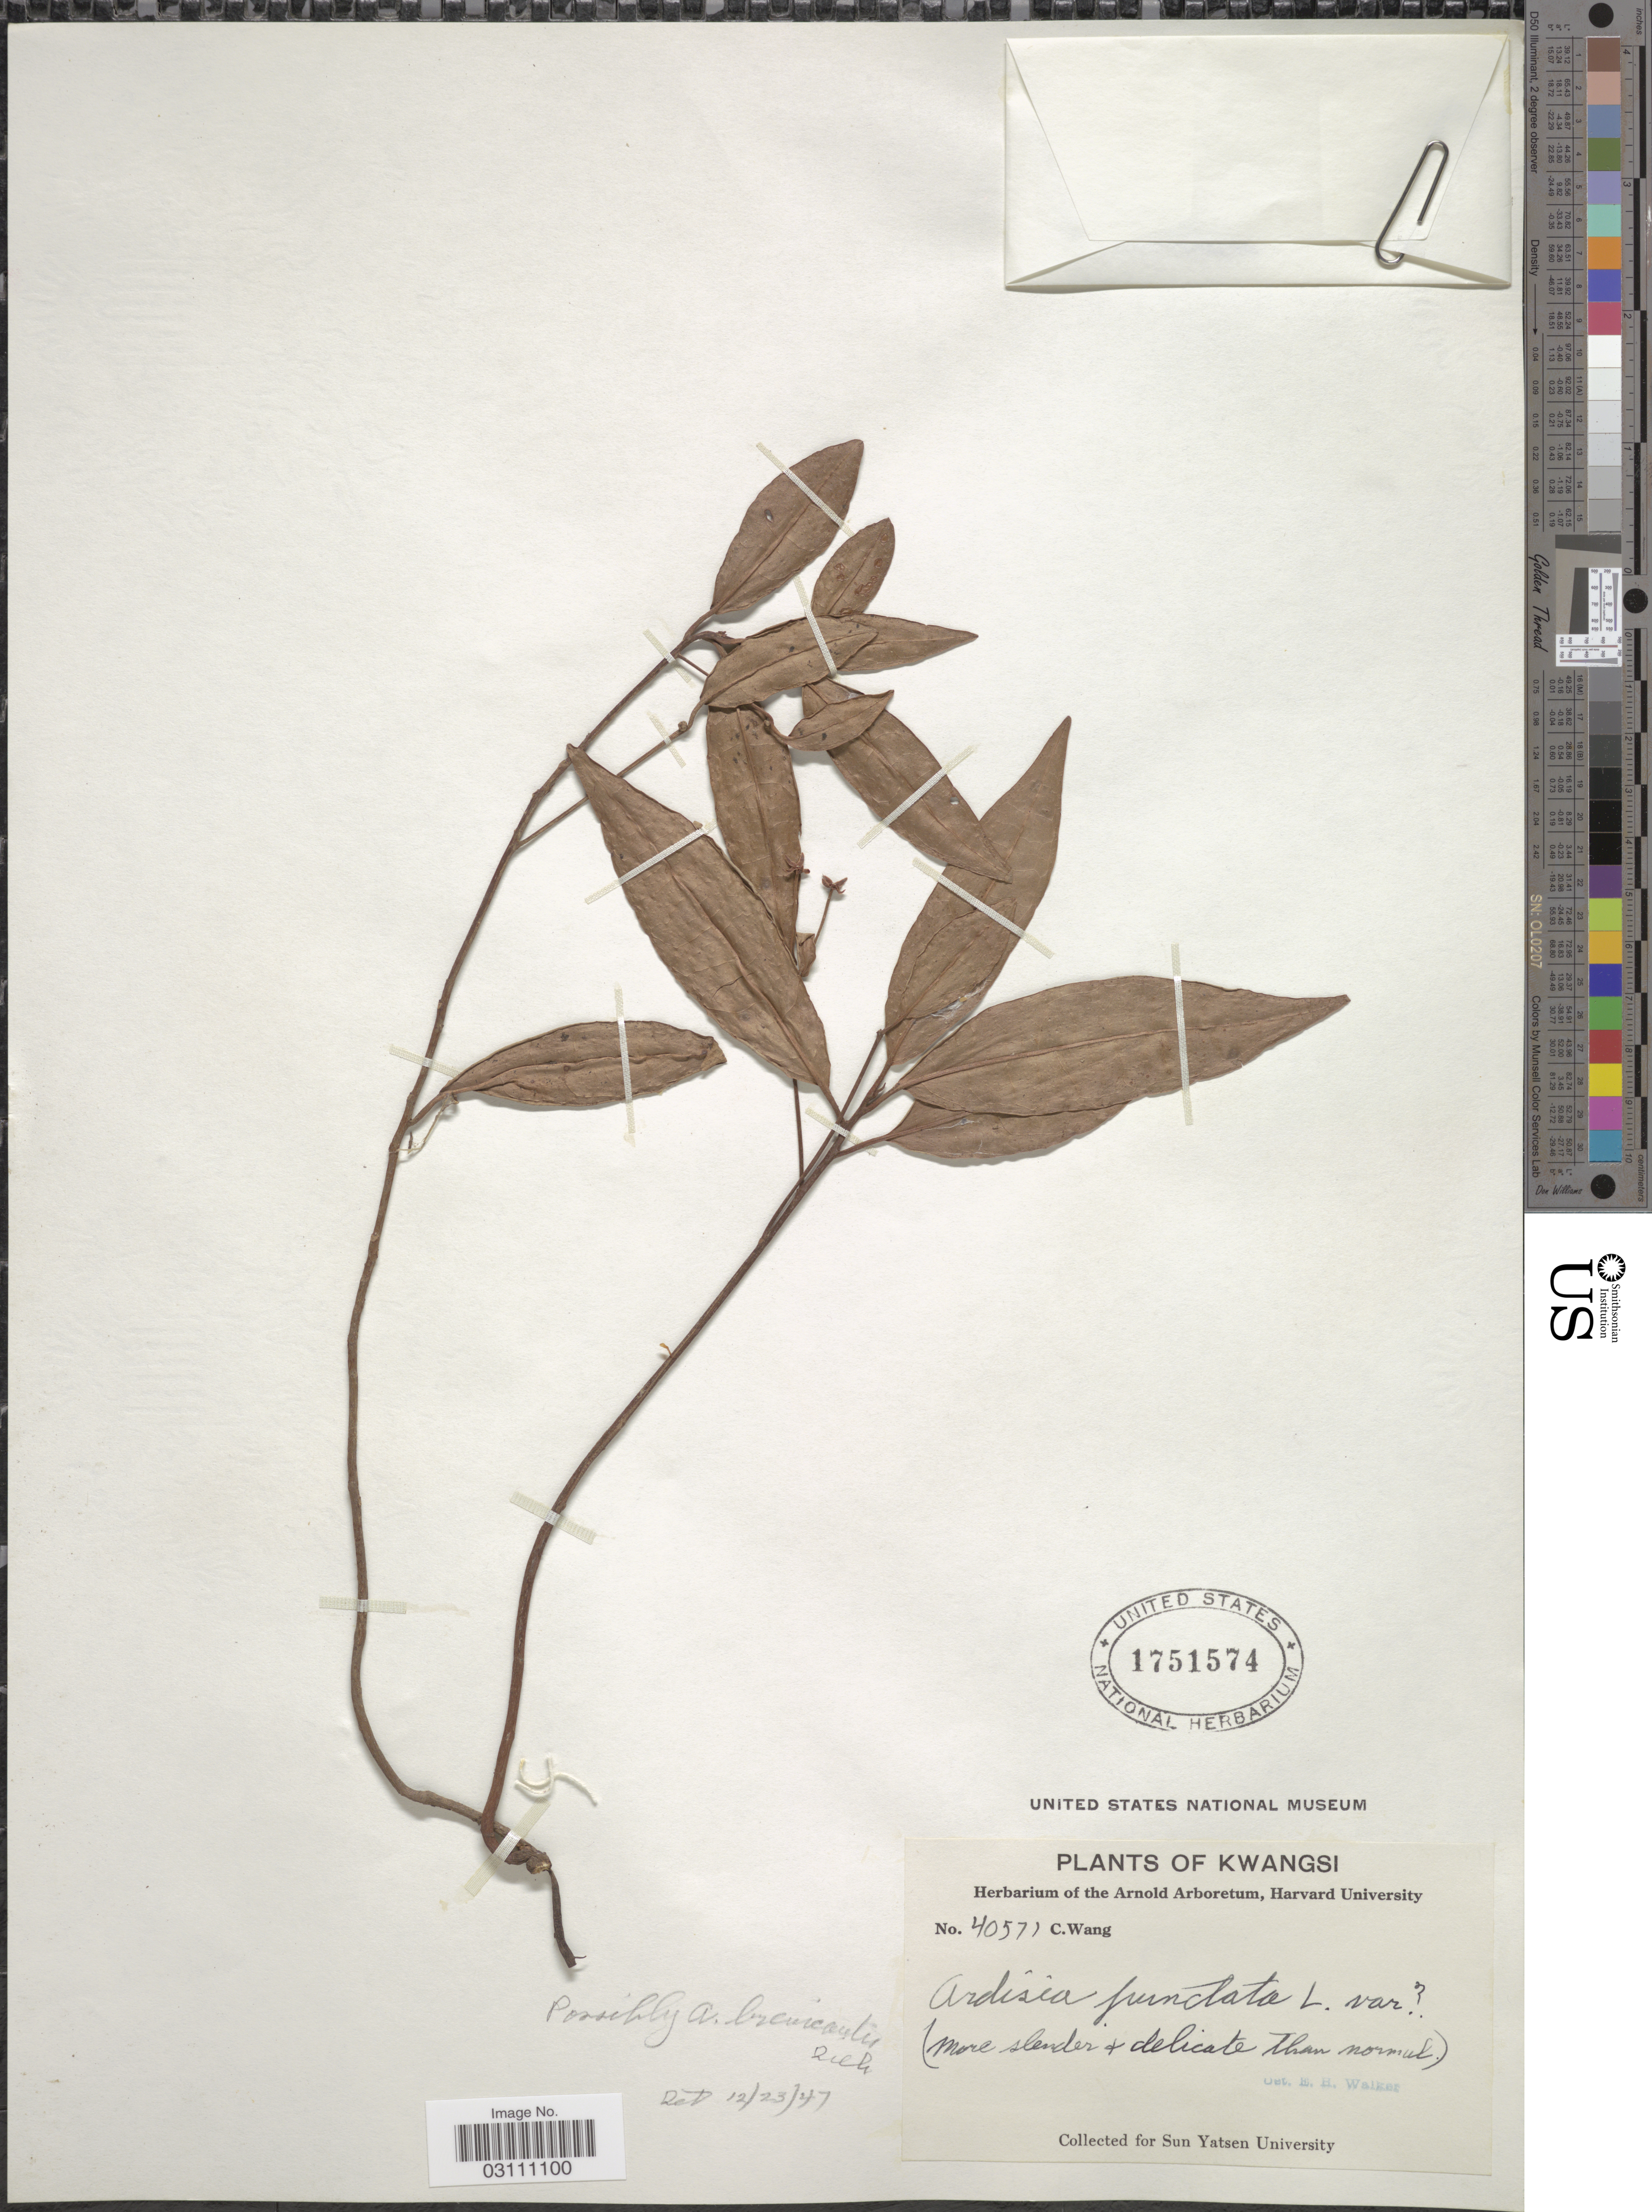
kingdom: Plantae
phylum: Tracheophyta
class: Magnoliopsida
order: Ericales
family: Primulaceae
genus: Ardisia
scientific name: Ardisia brevicaulis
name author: Diels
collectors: C. Wang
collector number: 40571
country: China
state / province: Guangxi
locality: Kwangsi.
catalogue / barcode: US 1751574